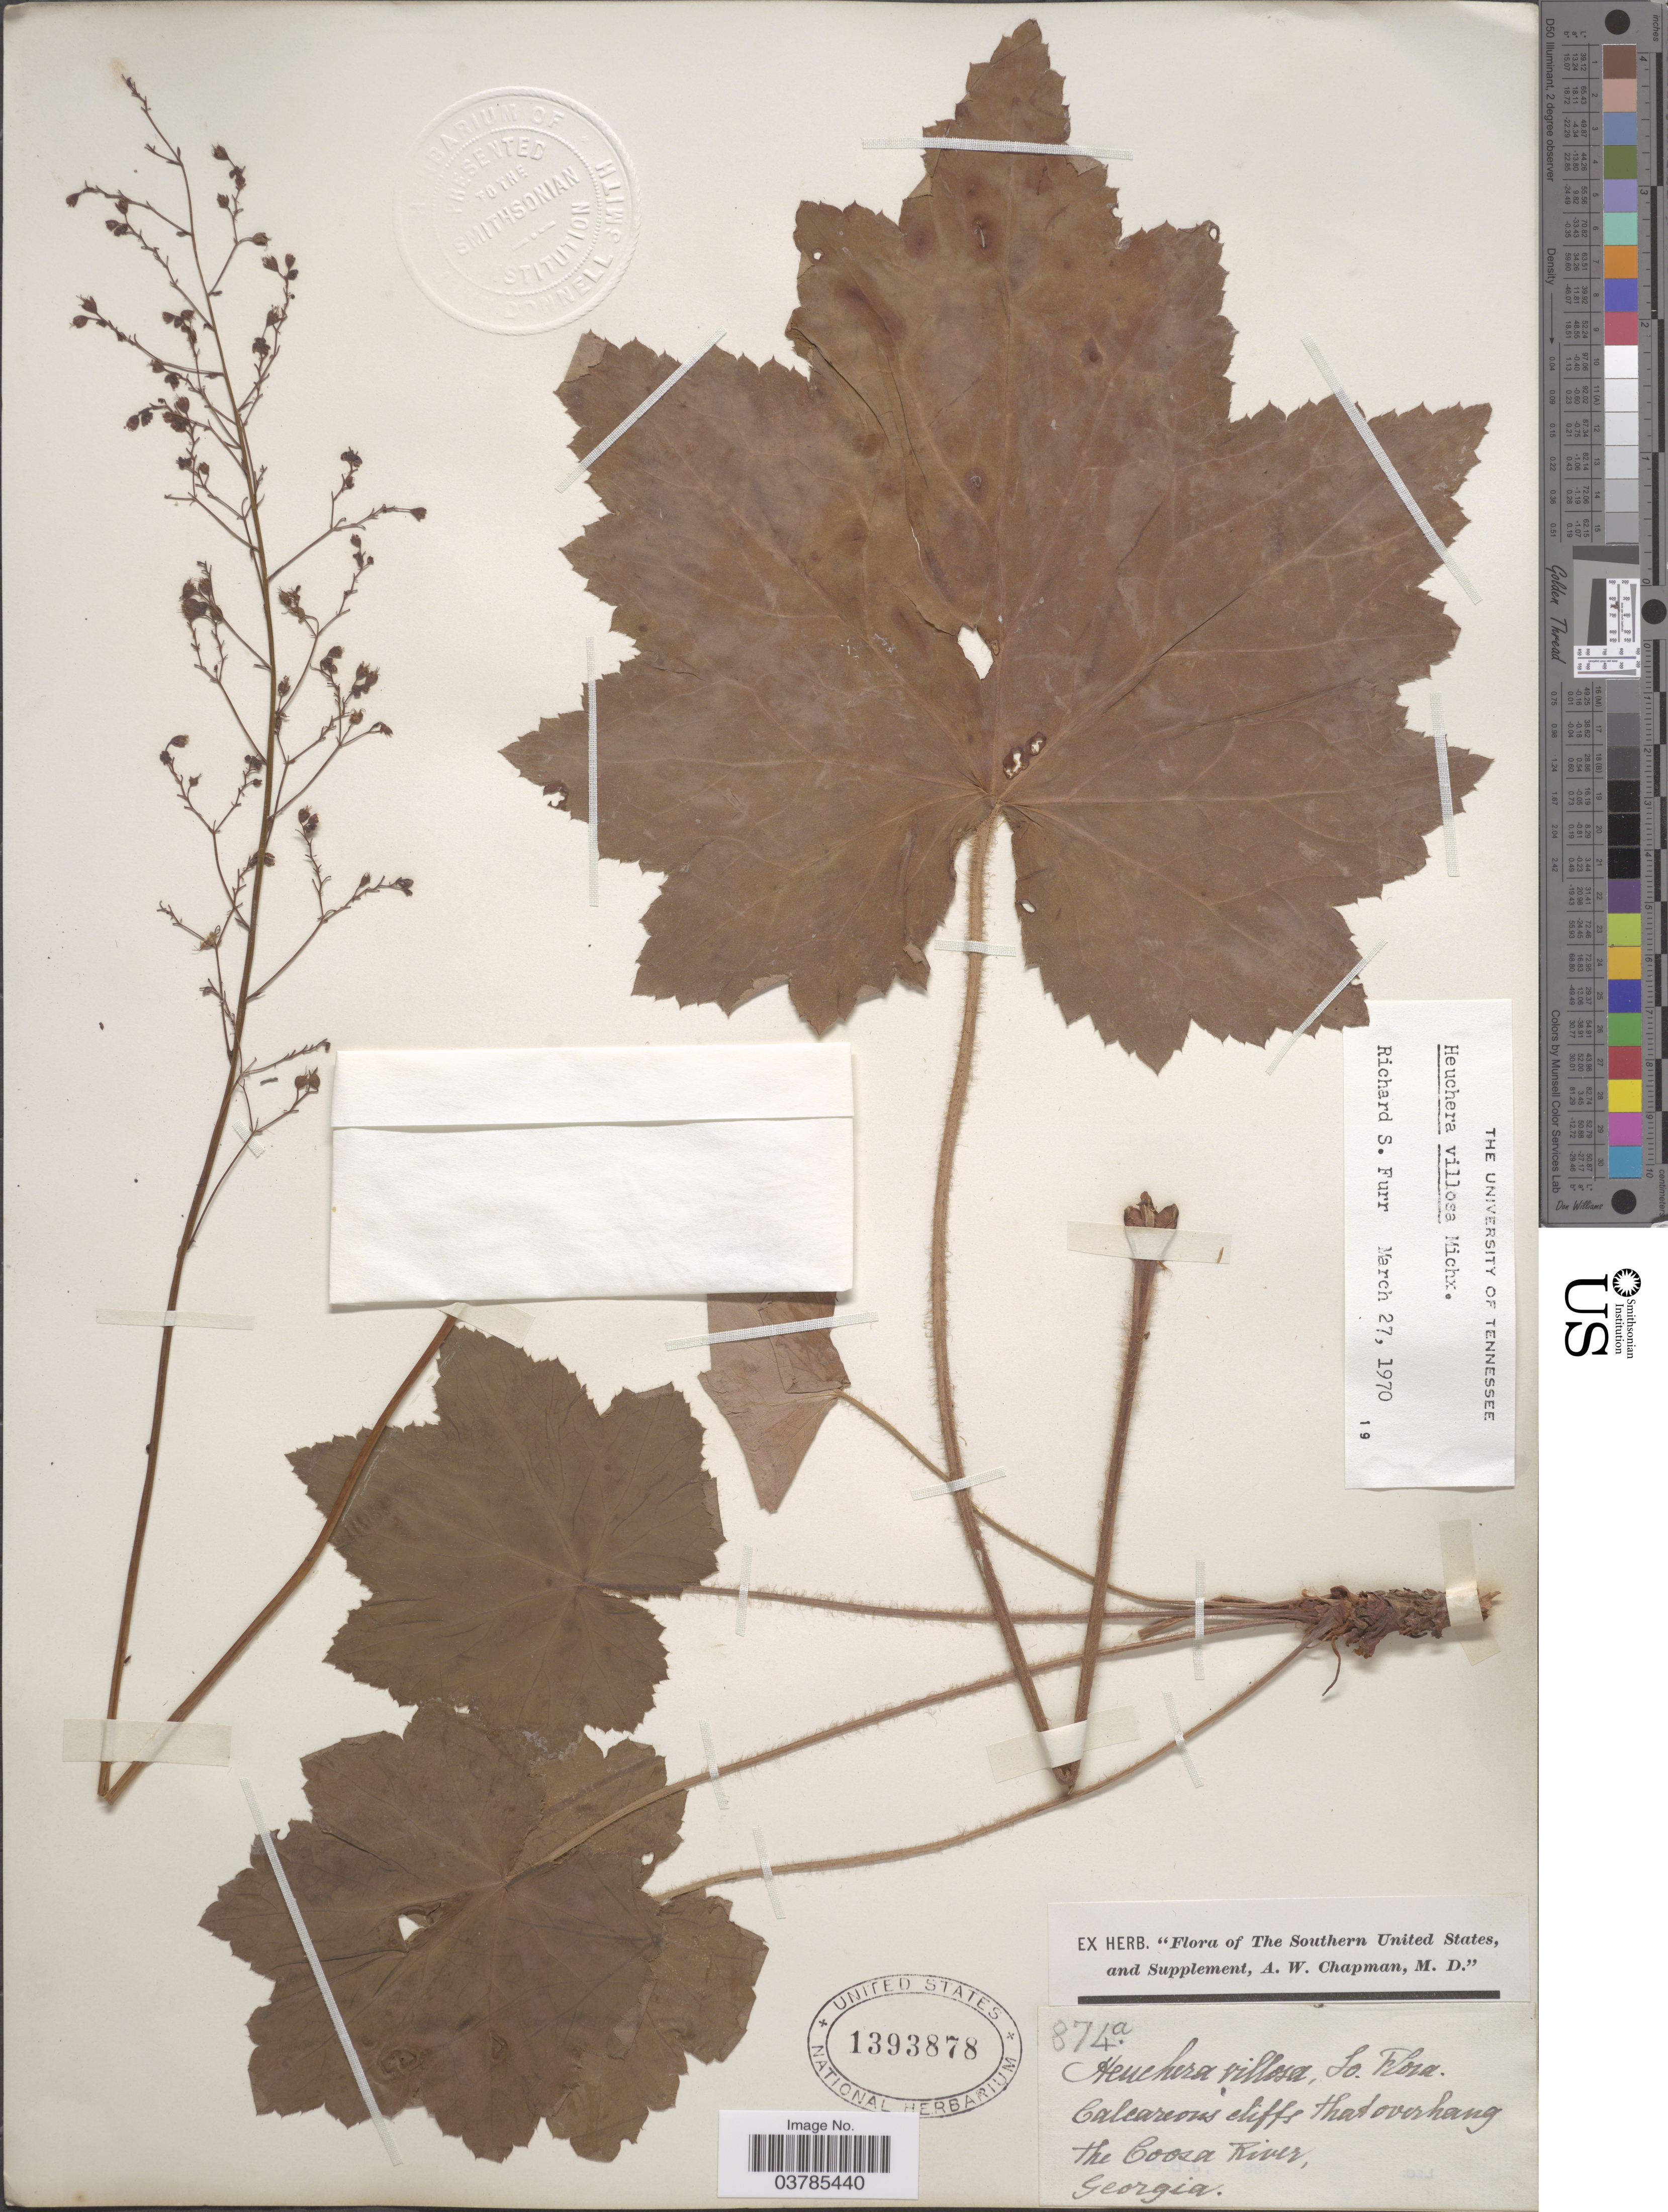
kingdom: Plantae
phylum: Tracheophyta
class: Magnoliopsida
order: Saxifragales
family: Saxifragaceae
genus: Heuchera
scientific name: Heuchera villosa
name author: Michx.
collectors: ex herb. A.W. Chapman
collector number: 874a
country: United States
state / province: Georgia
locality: The Southern United States. Calcareous cliffs that overhang the Coosa River.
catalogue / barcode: US 1393878